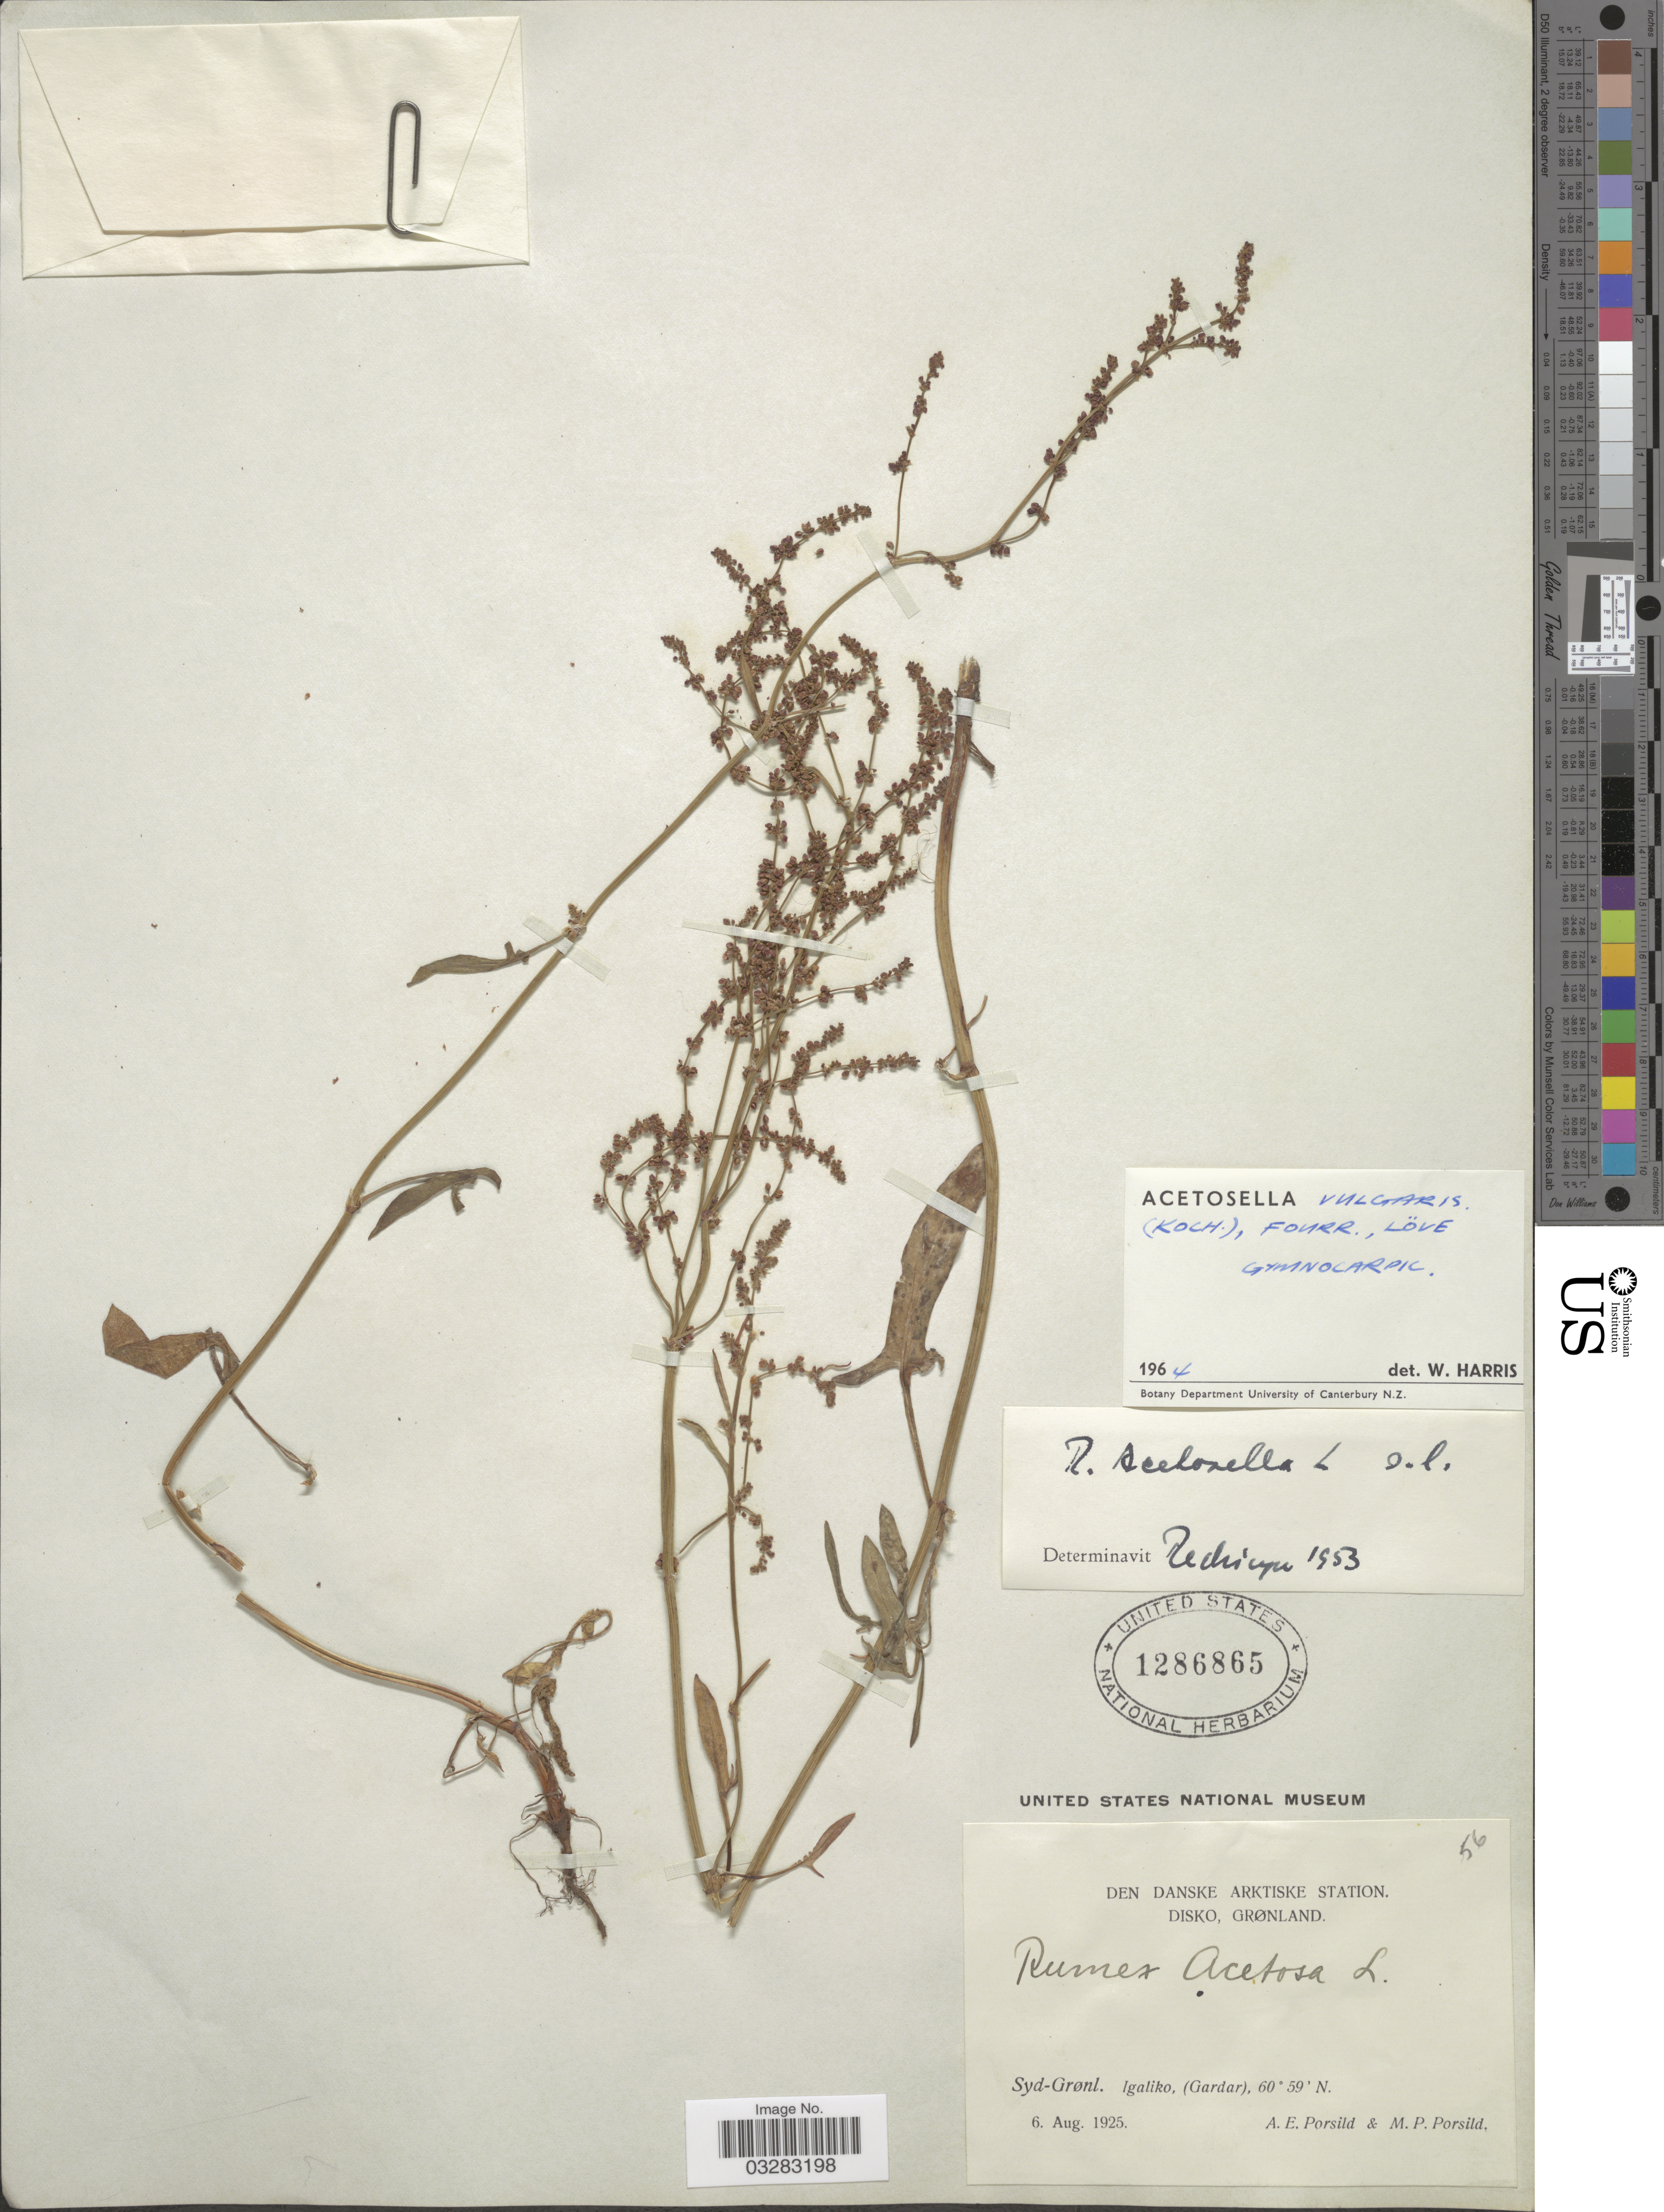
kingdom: Plantae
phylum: Tracheophyta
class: Magnoliopsida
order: Caryophyllales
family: Polygonaceae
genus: Rumex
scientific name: Rumex acetosella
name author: L.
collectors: A. E. Porsild & M. P. Porsild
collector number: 56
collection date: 1925-08-06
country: Greenland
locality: Den Danske Arktiske Station. Disko, Grønland. Syd-Grønl. Igaliko, (Gardar).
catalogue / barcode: US 1286865